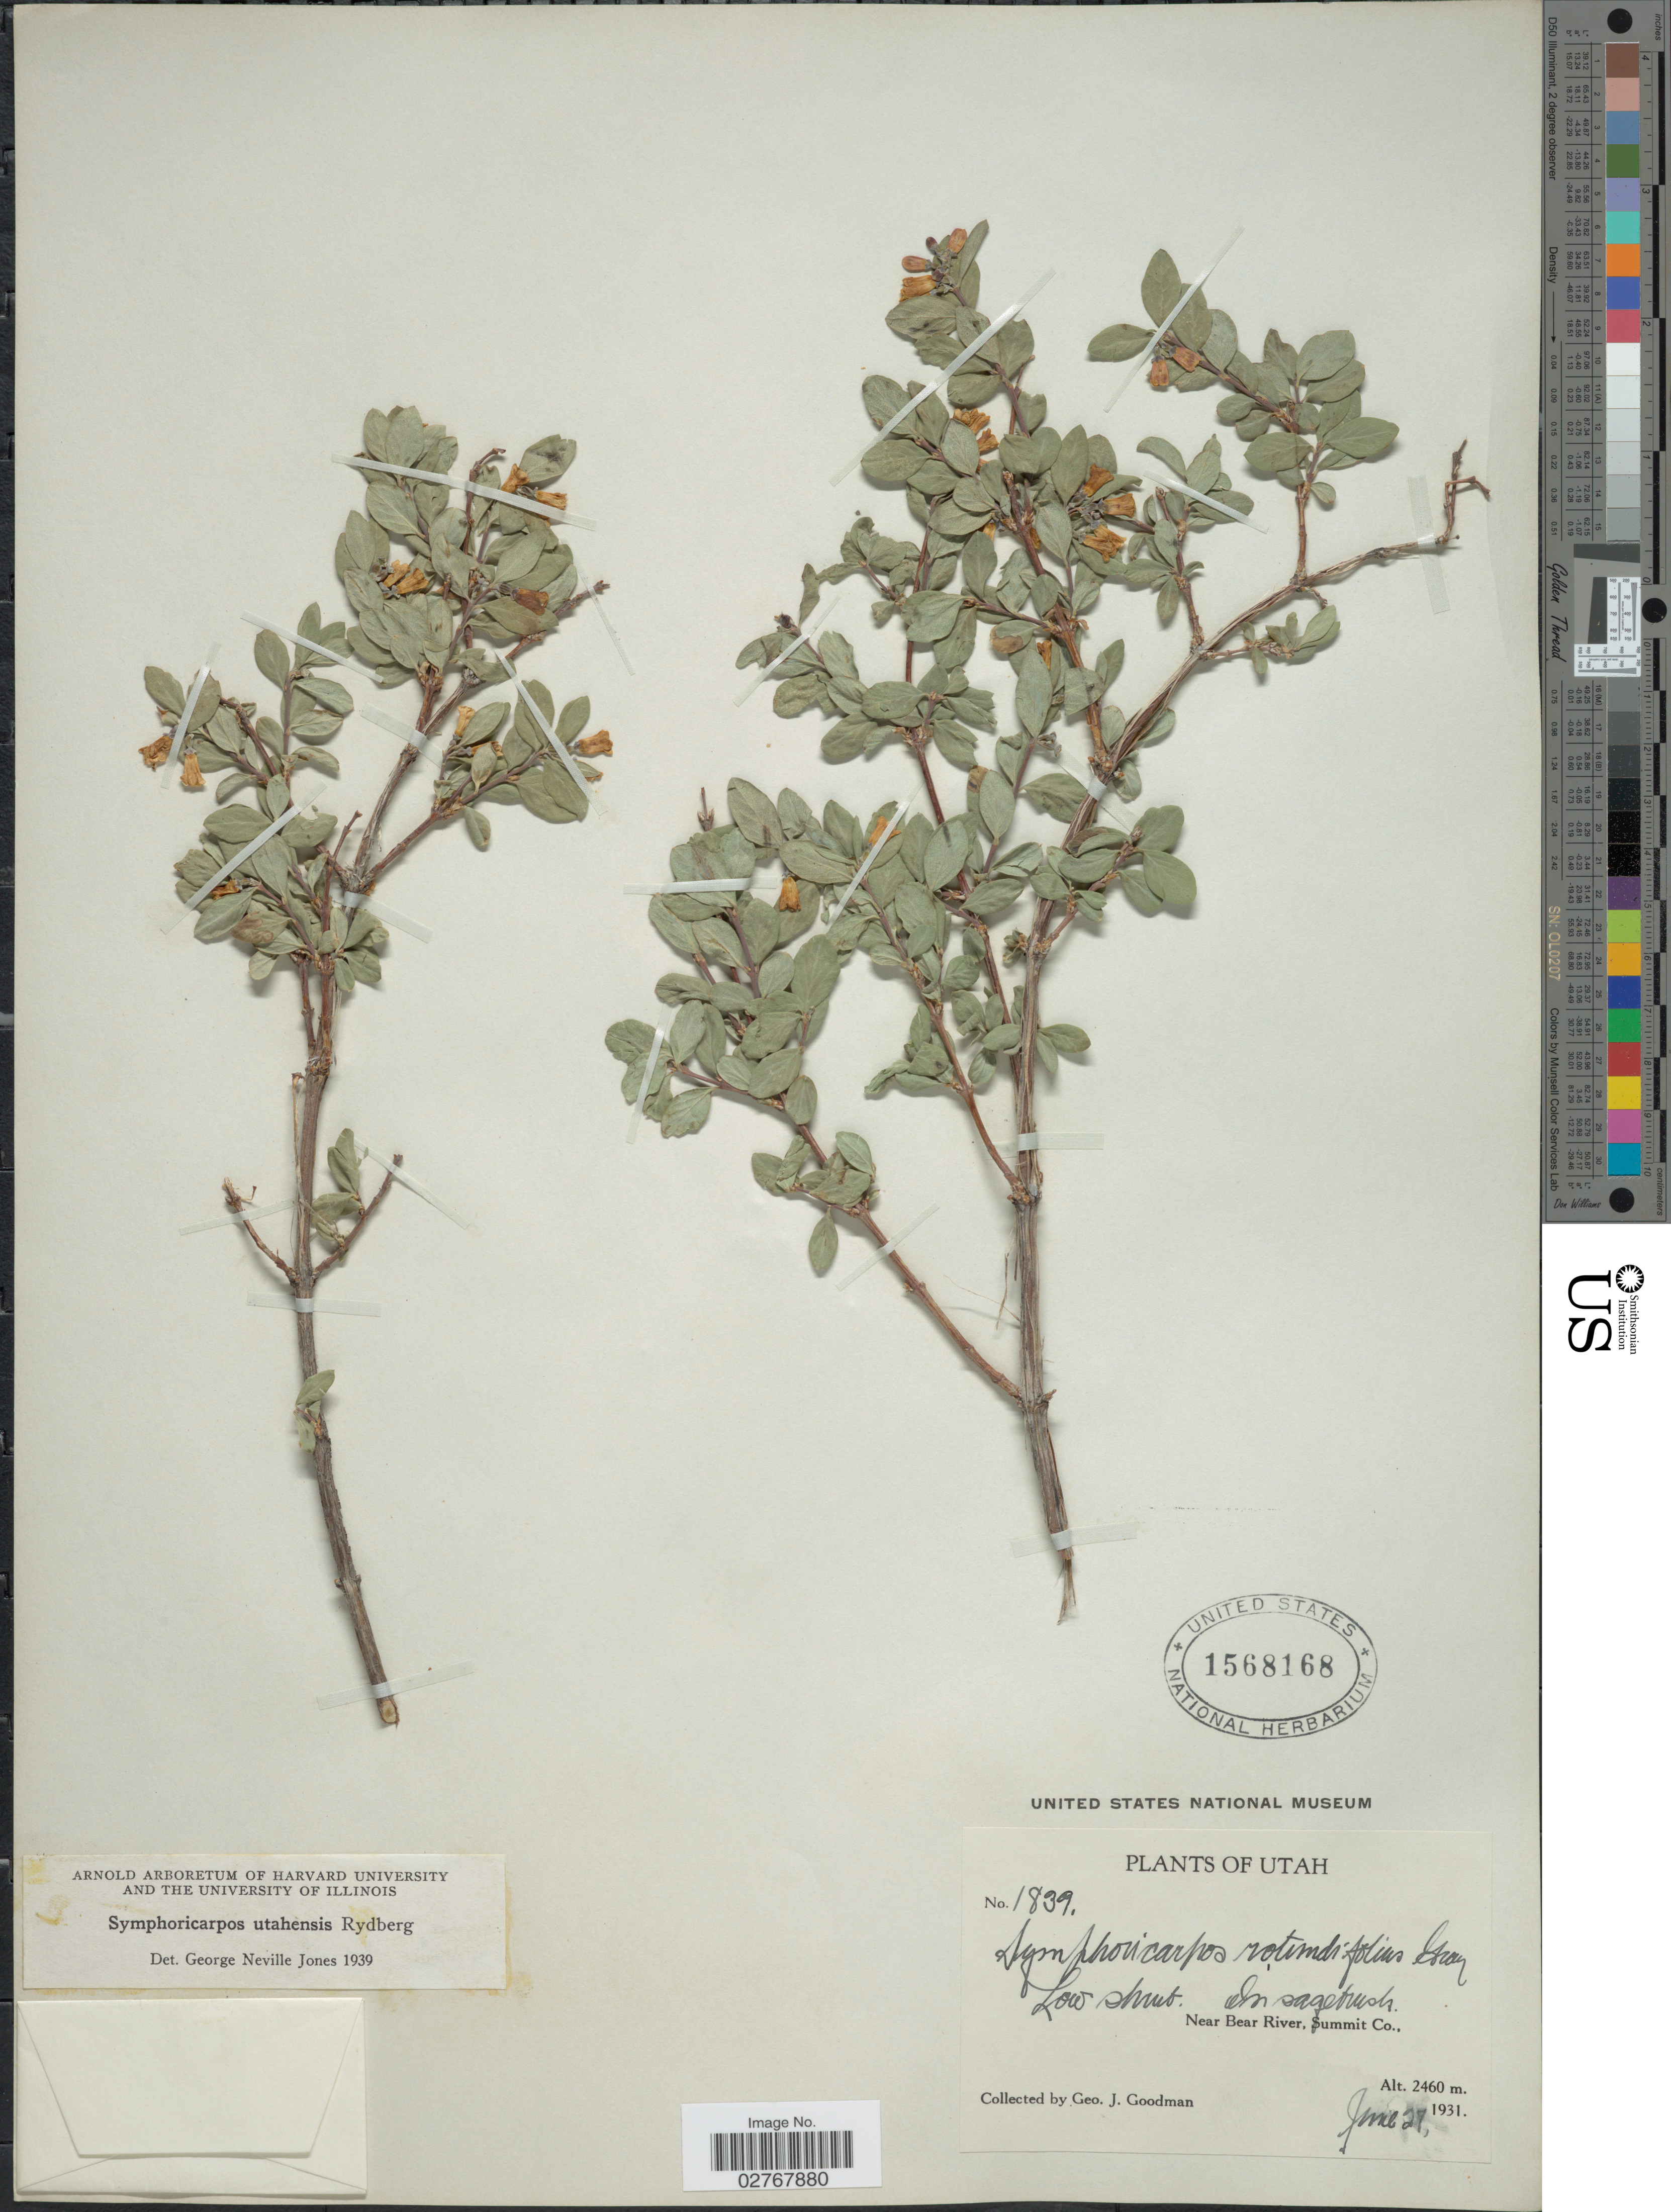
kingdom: Plantae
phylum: Tracheophyta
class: Magnoliopsida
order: Dipsacales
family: Caprifoliaceae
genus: Symphoricarpos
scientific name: Symphoricarpos utahensis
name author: Rydb.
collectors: G. J. Goodman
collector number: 1839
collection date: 1931-06-27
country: United States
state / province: Utah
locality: Near Bear River, Summit Co.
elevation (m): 2460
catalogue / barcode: US 1568168